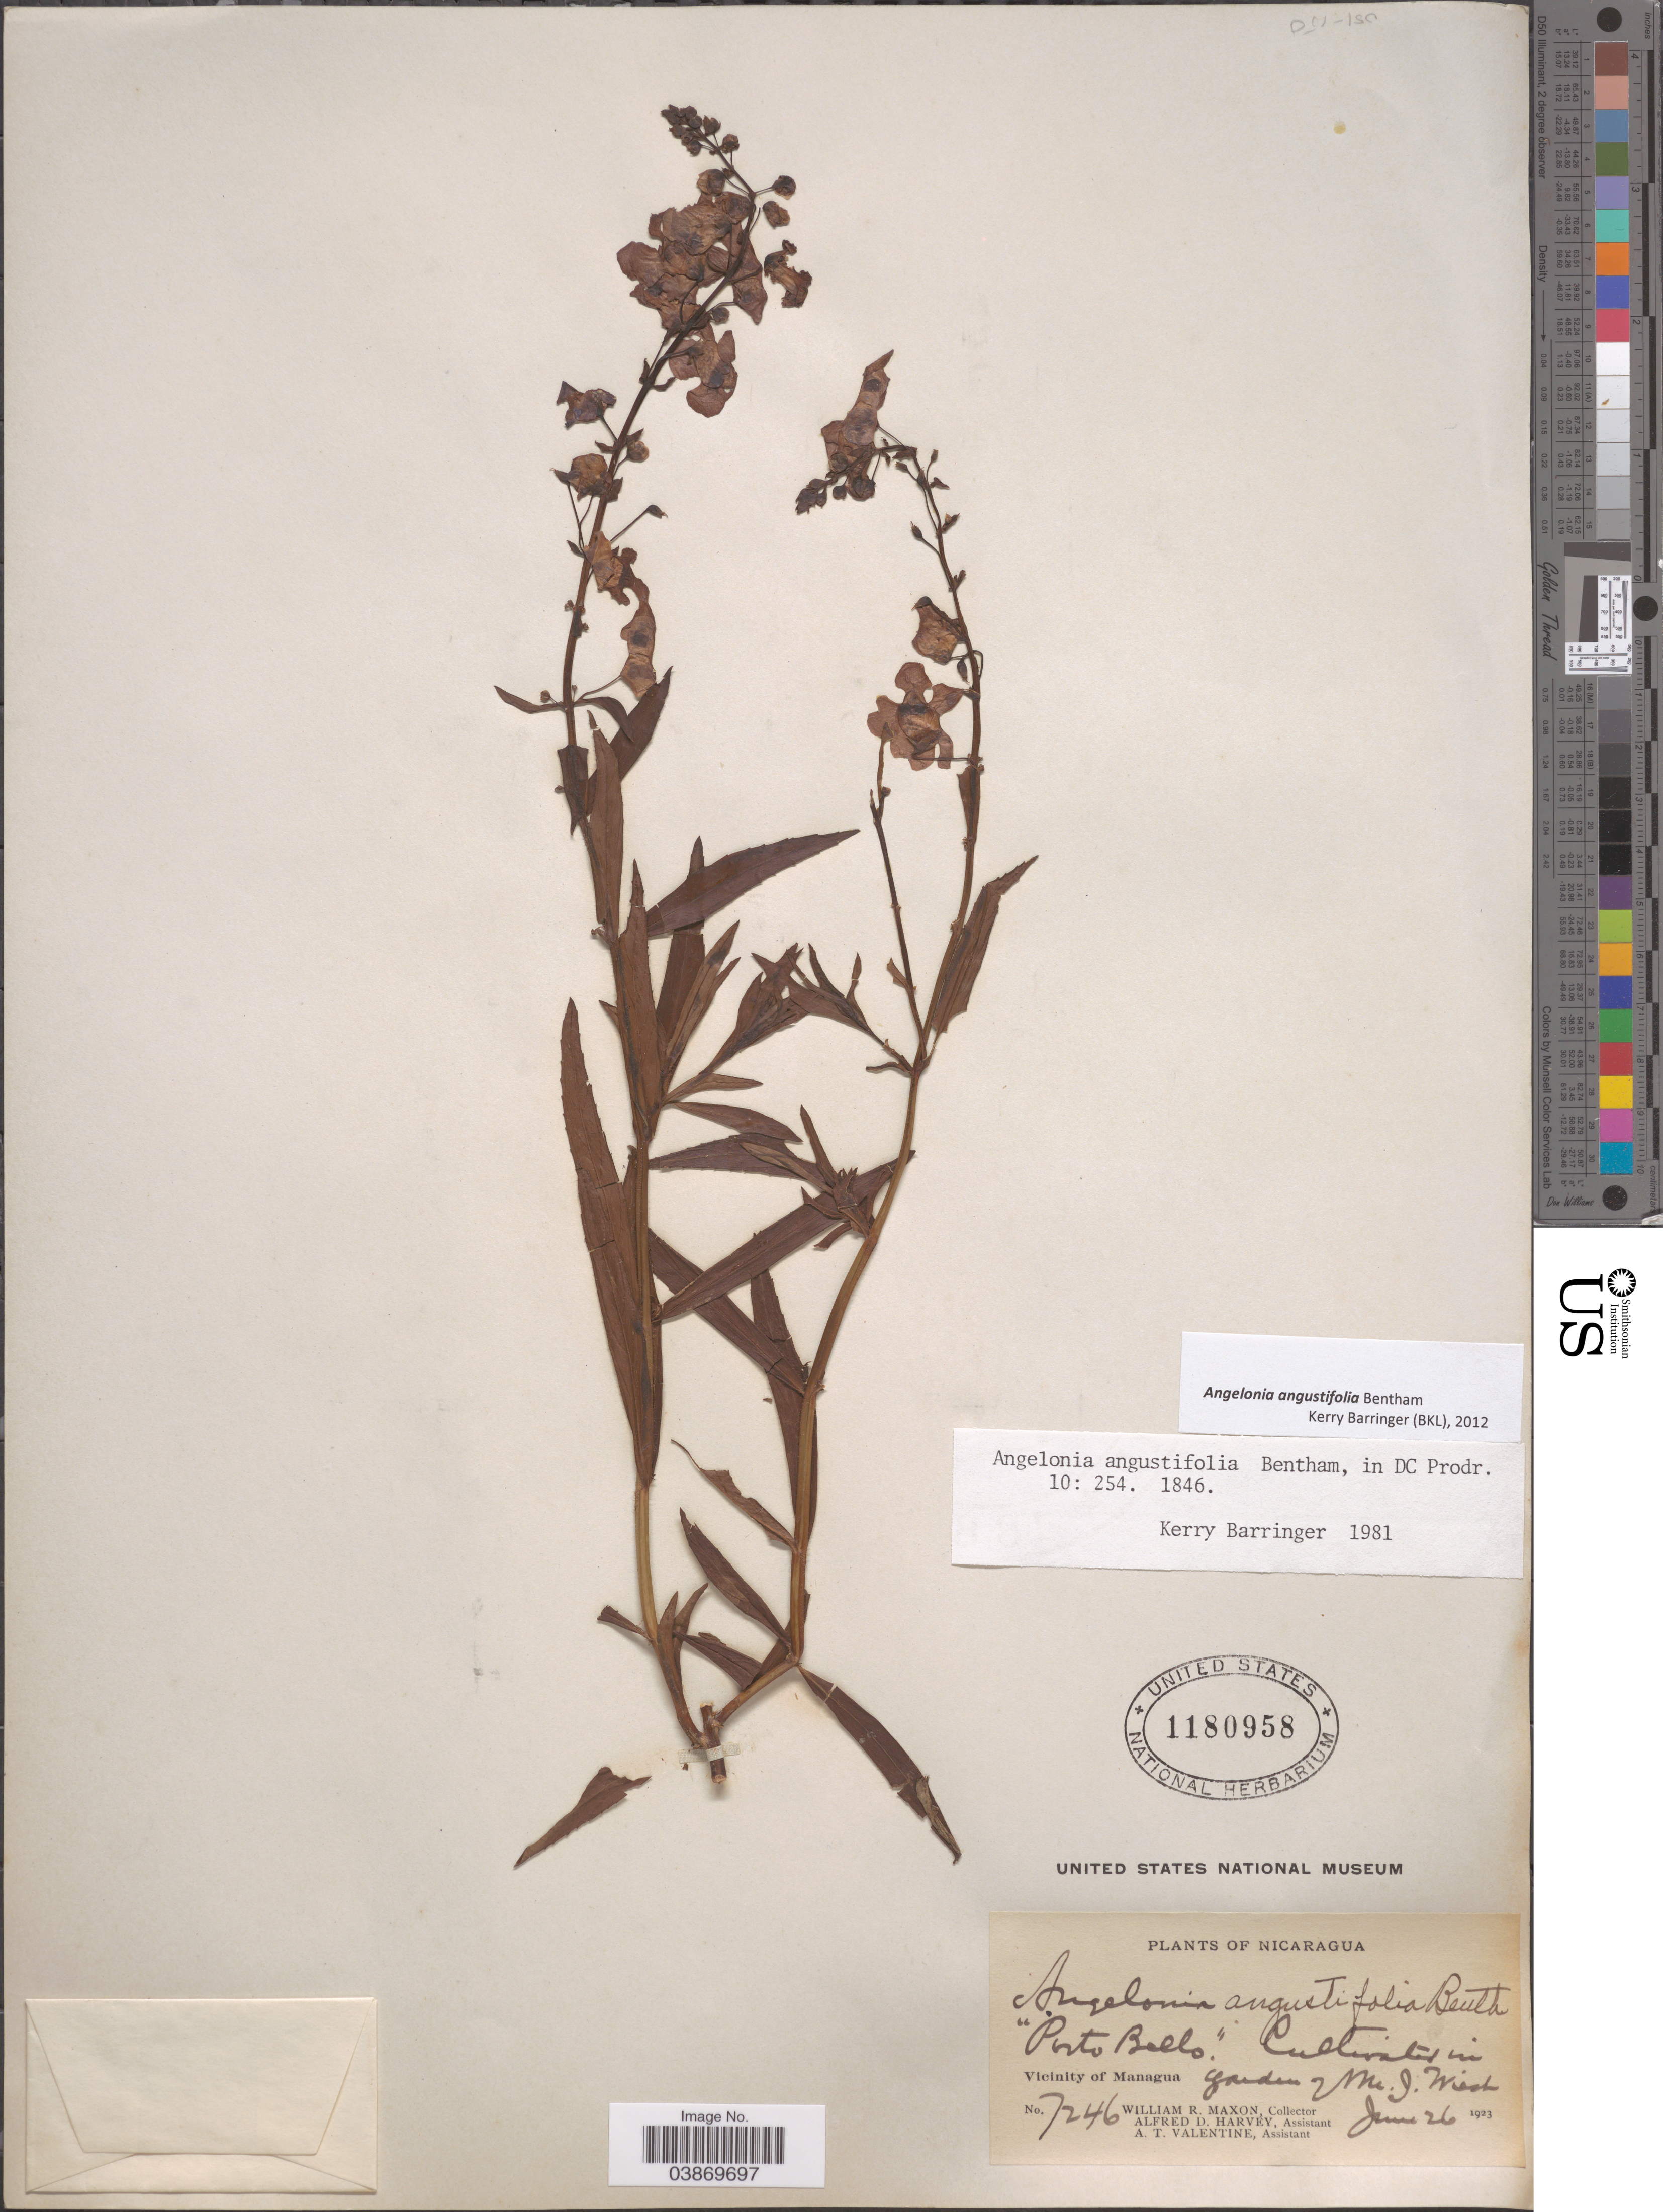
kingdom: Plantae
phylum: Tracheophyta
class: Magnoliopsida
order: Lamiales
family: Plantaginaceae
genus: Angelonia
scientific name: Angelonia angustifolia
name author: Benth.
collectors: W. R. Maxon, A. D. Harvey & A. Valentine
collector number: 7246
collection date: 1923-06-26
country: Nicaragua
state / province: Managua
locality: Porto Bello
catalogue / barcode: US 1180958